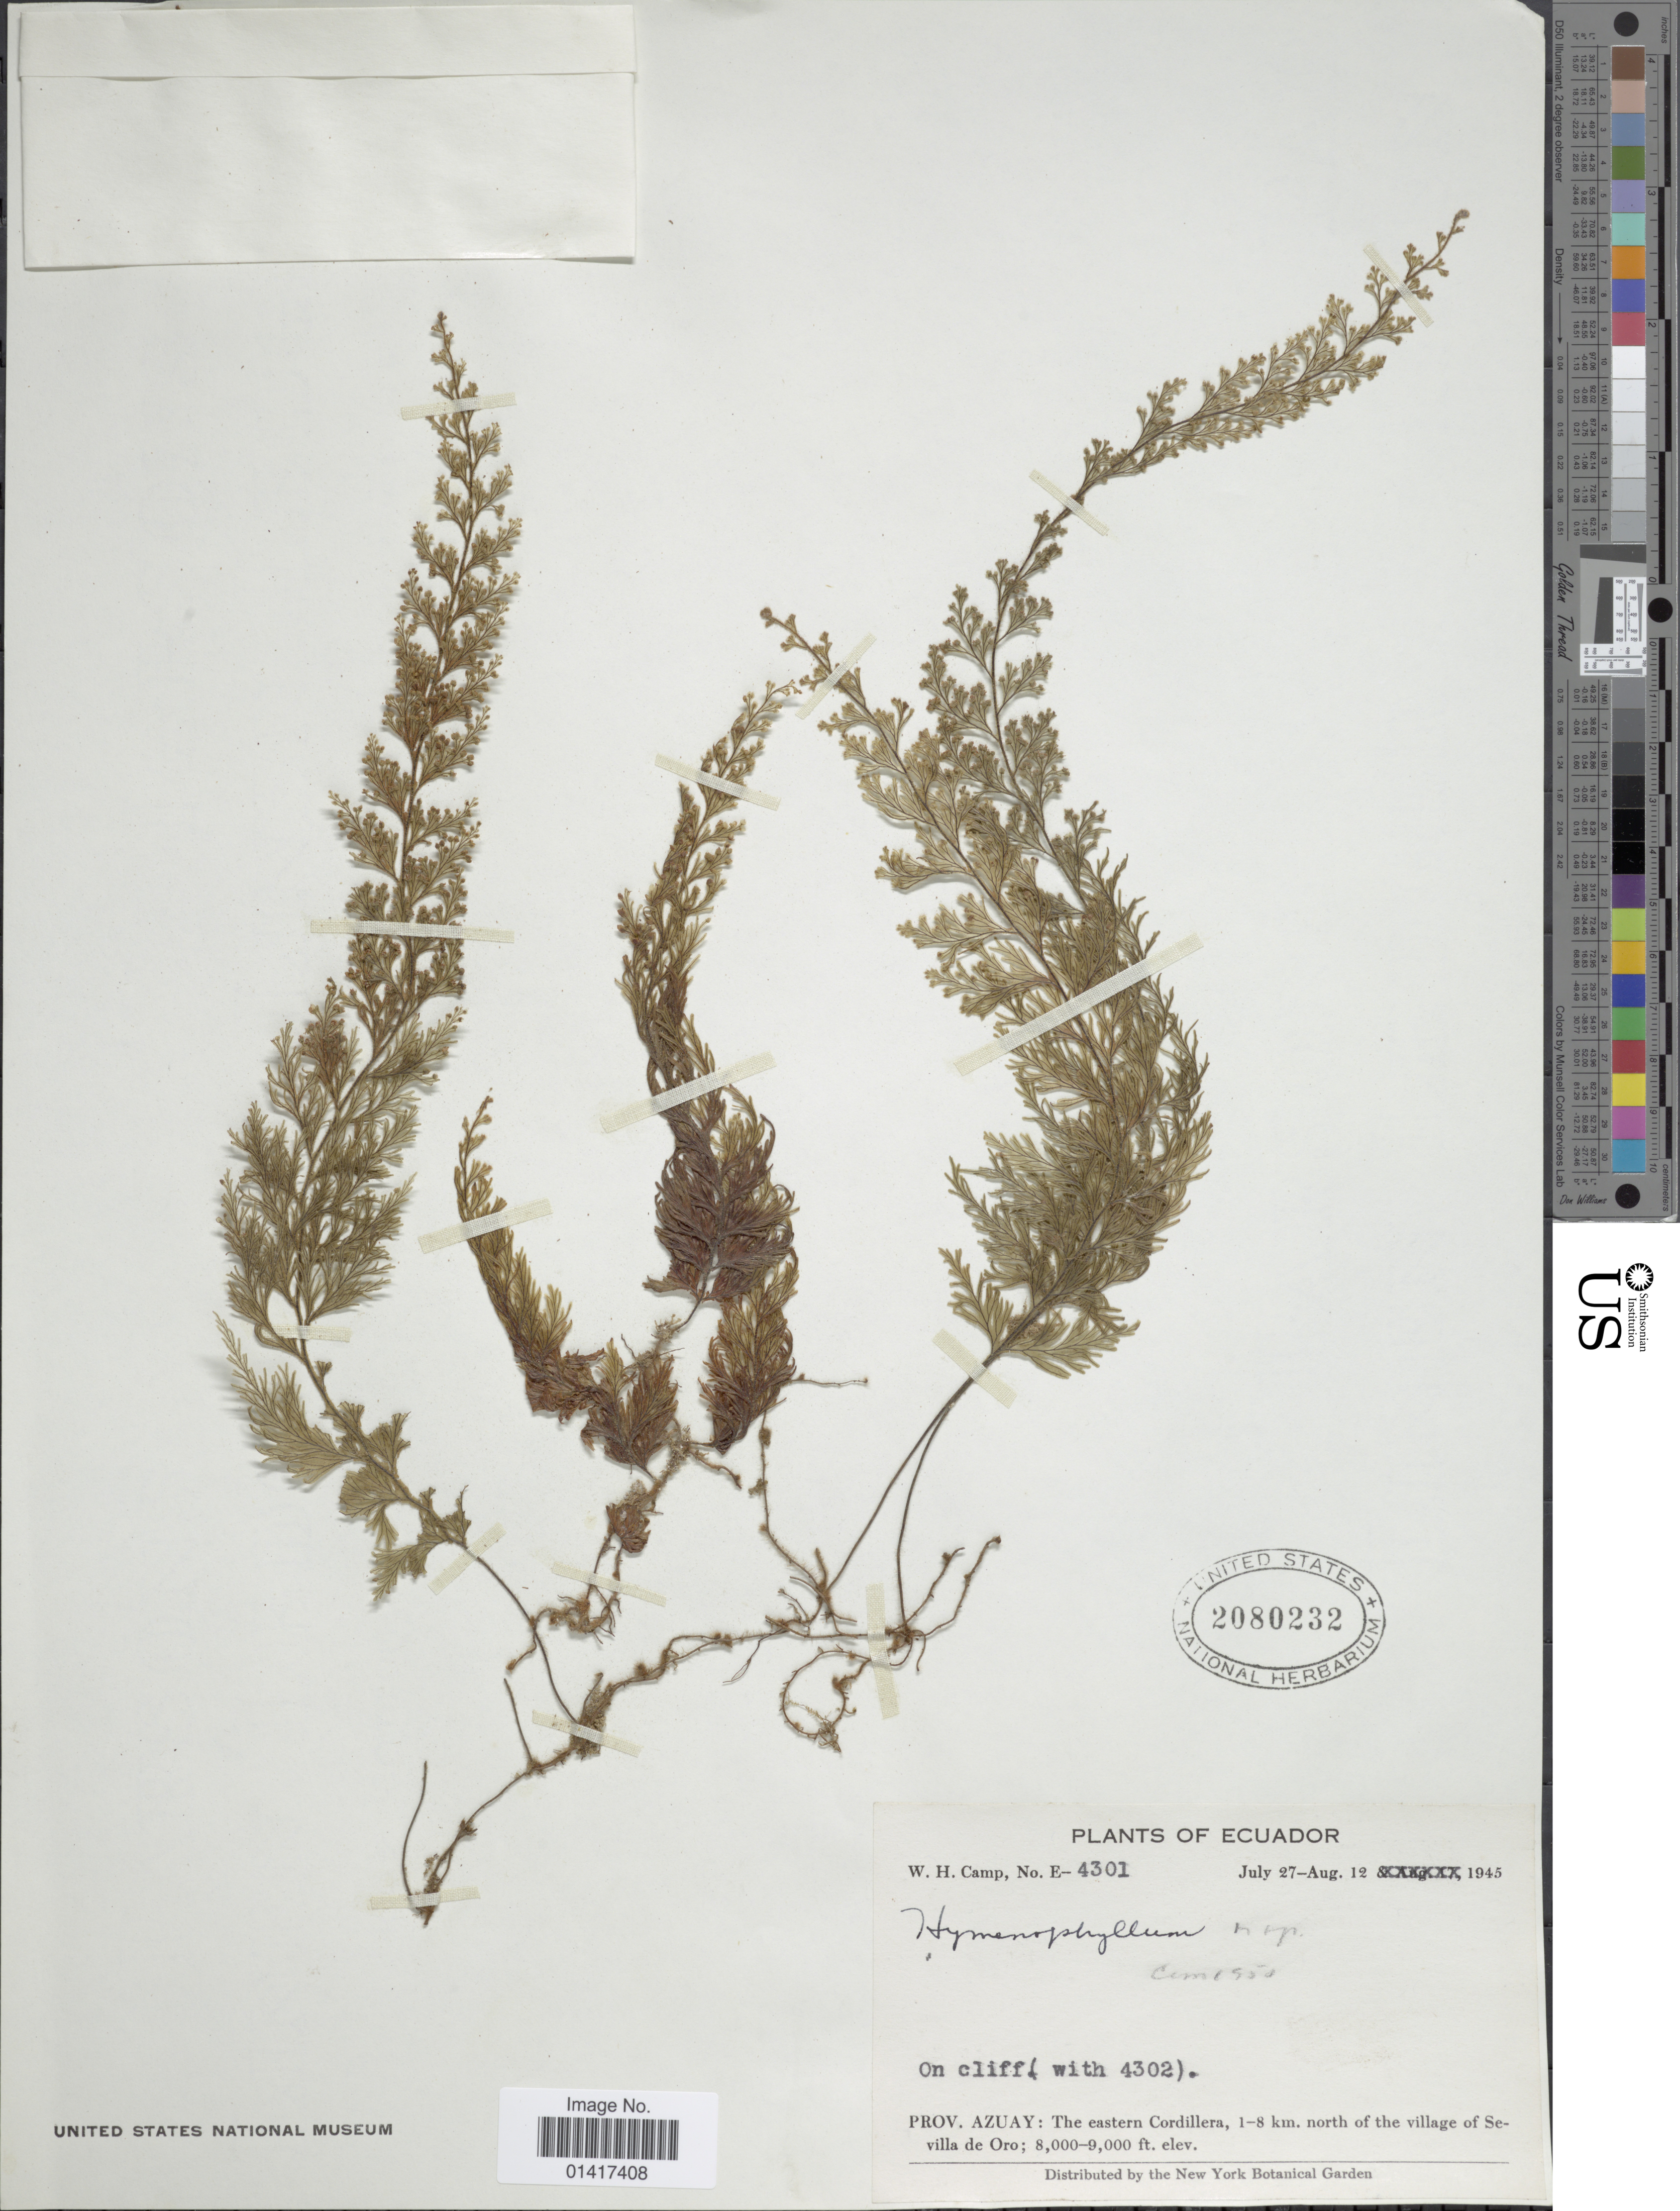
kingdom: Plantae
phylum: Tracheophyta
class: Polypodiopsida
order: Hymenophyllales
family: Hymenophyllaceae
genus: Hymenophyllum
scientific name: Hymenophyllum sp.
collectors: W. H. Camp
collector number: E-4301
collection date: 1945-07-27/1945-08-12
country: Ecuador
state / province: Azuay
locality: Prov. Azuay: The eastern Cordillera, 1-8 km. north of the village of Sevilla de Oro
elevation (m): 2438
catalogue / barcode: US 2080232